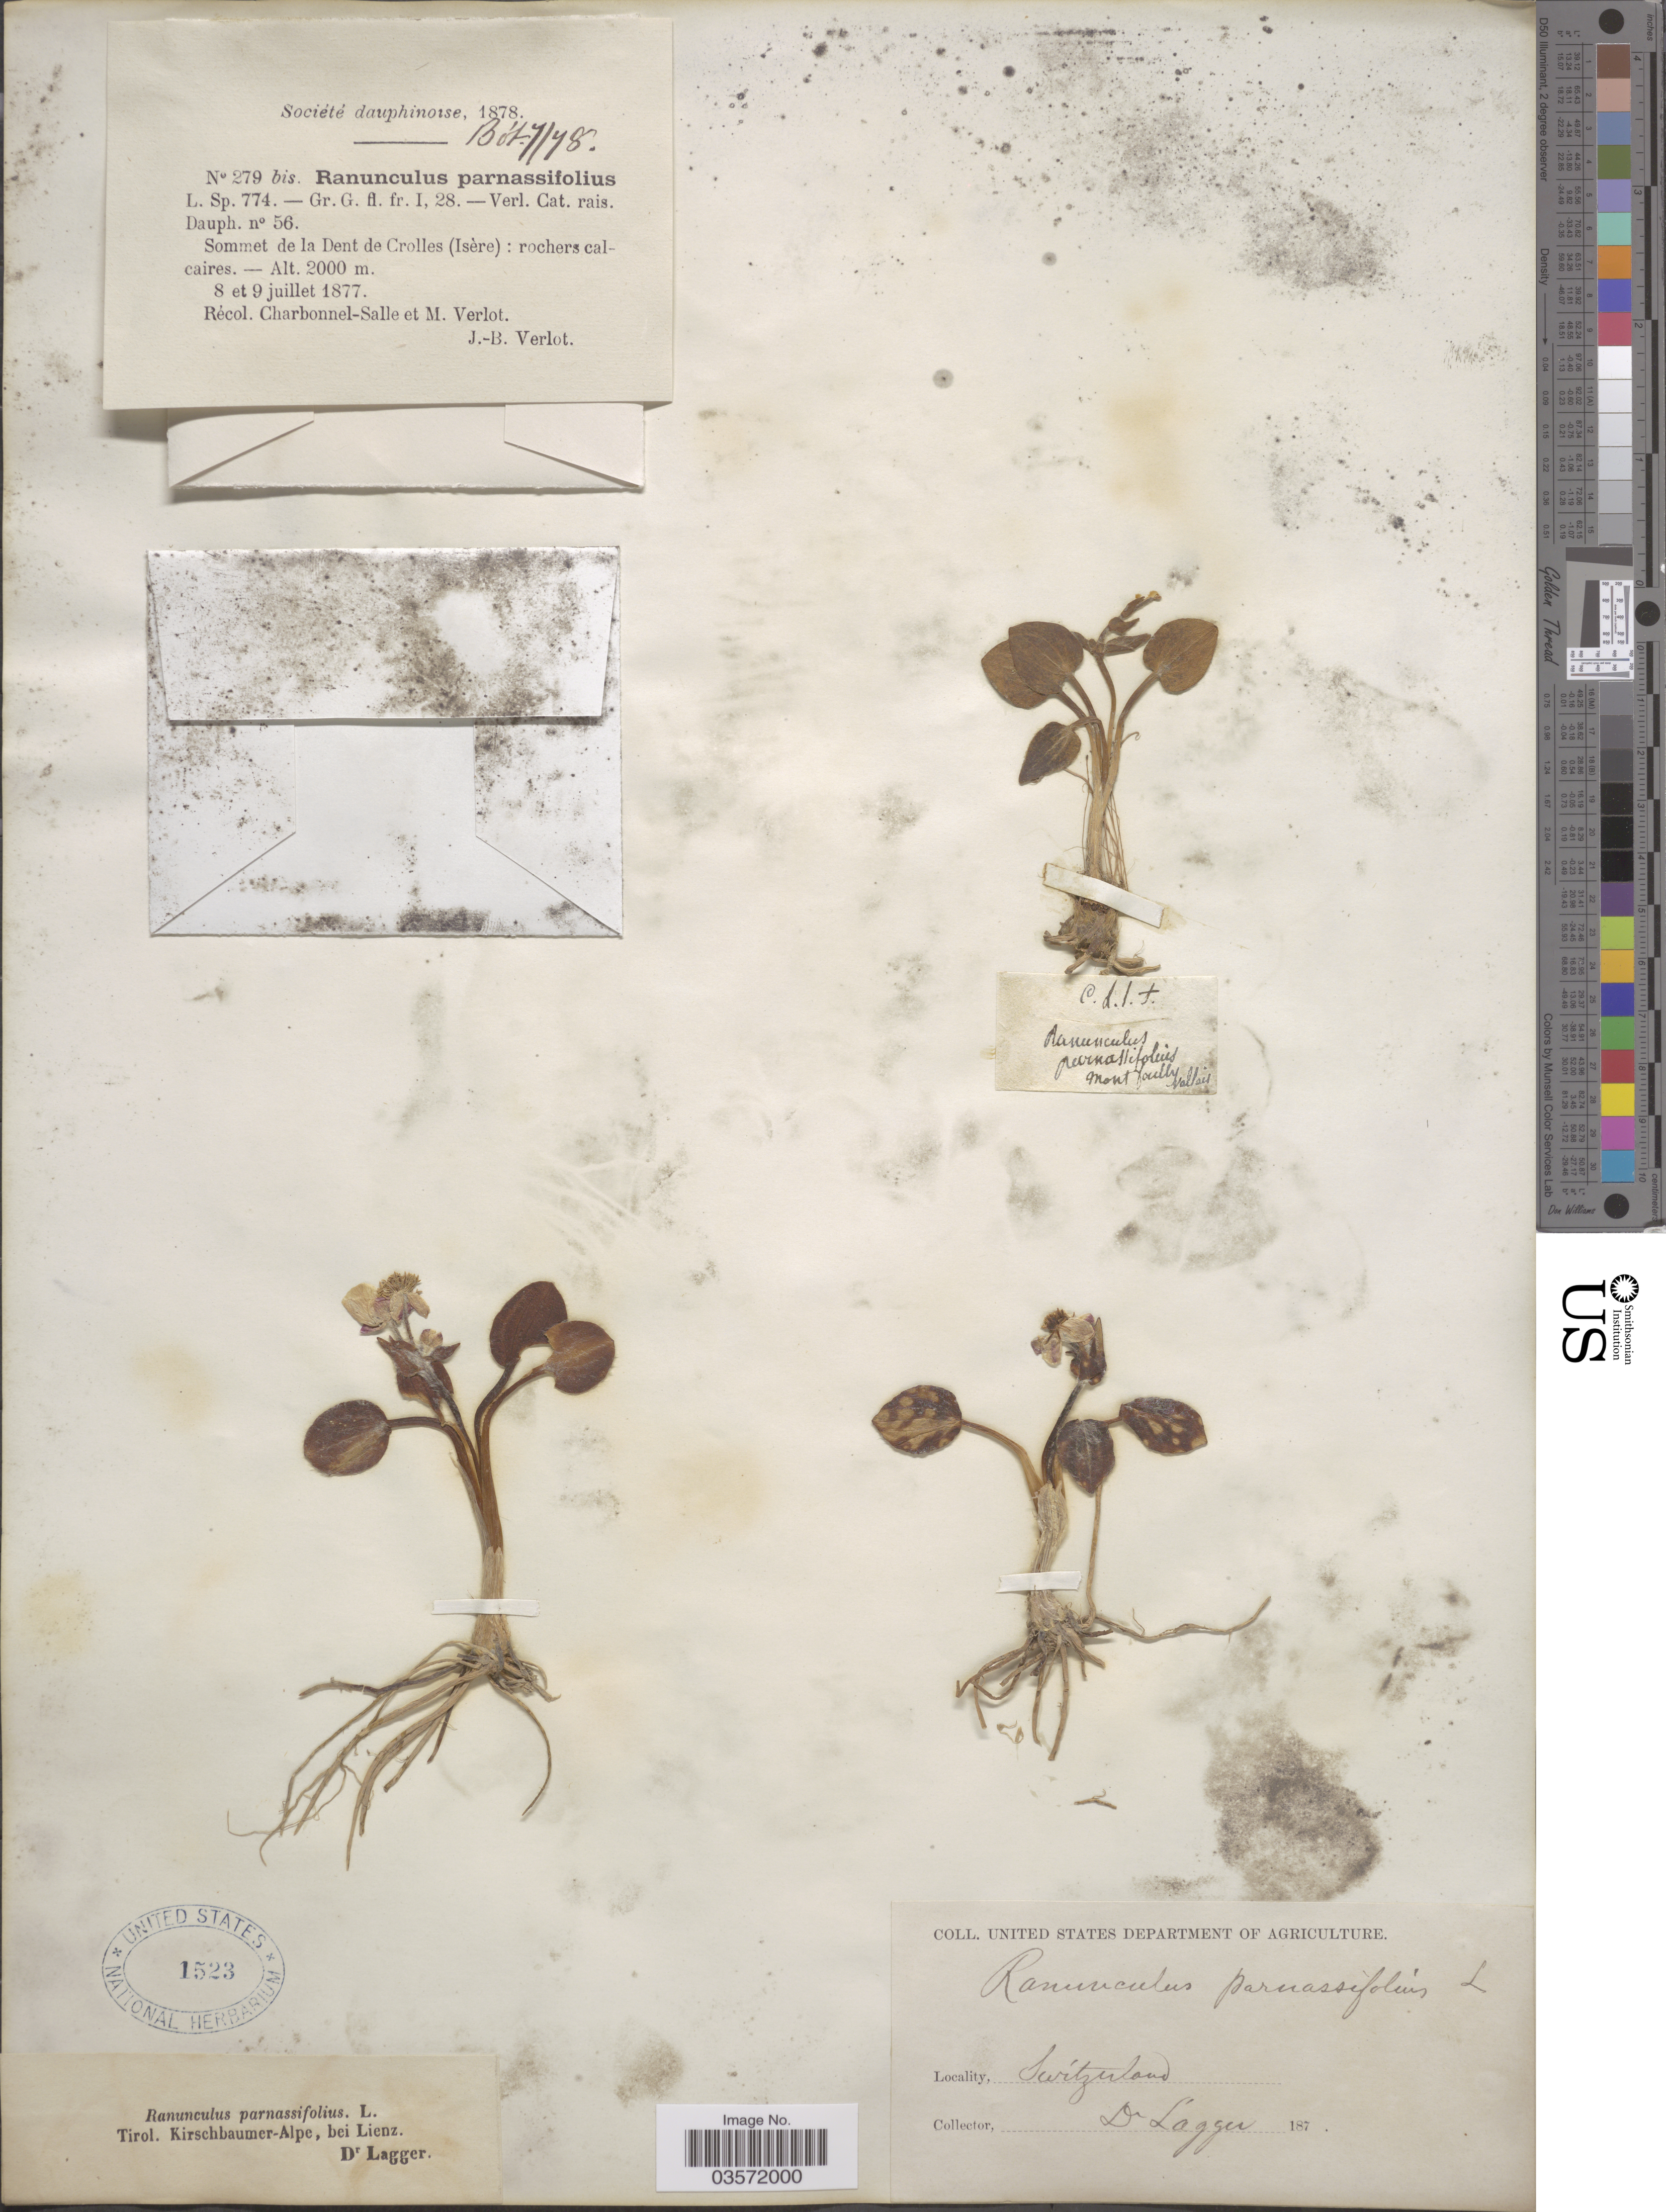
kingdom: Plantae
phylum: Tracheophyta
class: Magnoliopsida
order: Ranunculales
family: Ranunculaceae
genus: Ranunculus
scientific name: Ranunculus parnassifolius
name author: L.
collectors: Charbonel-Salle, M. Verlot & J. B. Verlot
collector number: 279bis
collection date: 1877-07-08/1877-07-09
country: France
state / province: Auvergne-Rhône-Alpes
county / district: Isère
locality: Sommet de la Dent de Crolles (Isère): rochers calcaires.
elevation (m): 2000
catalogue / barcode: US 1523